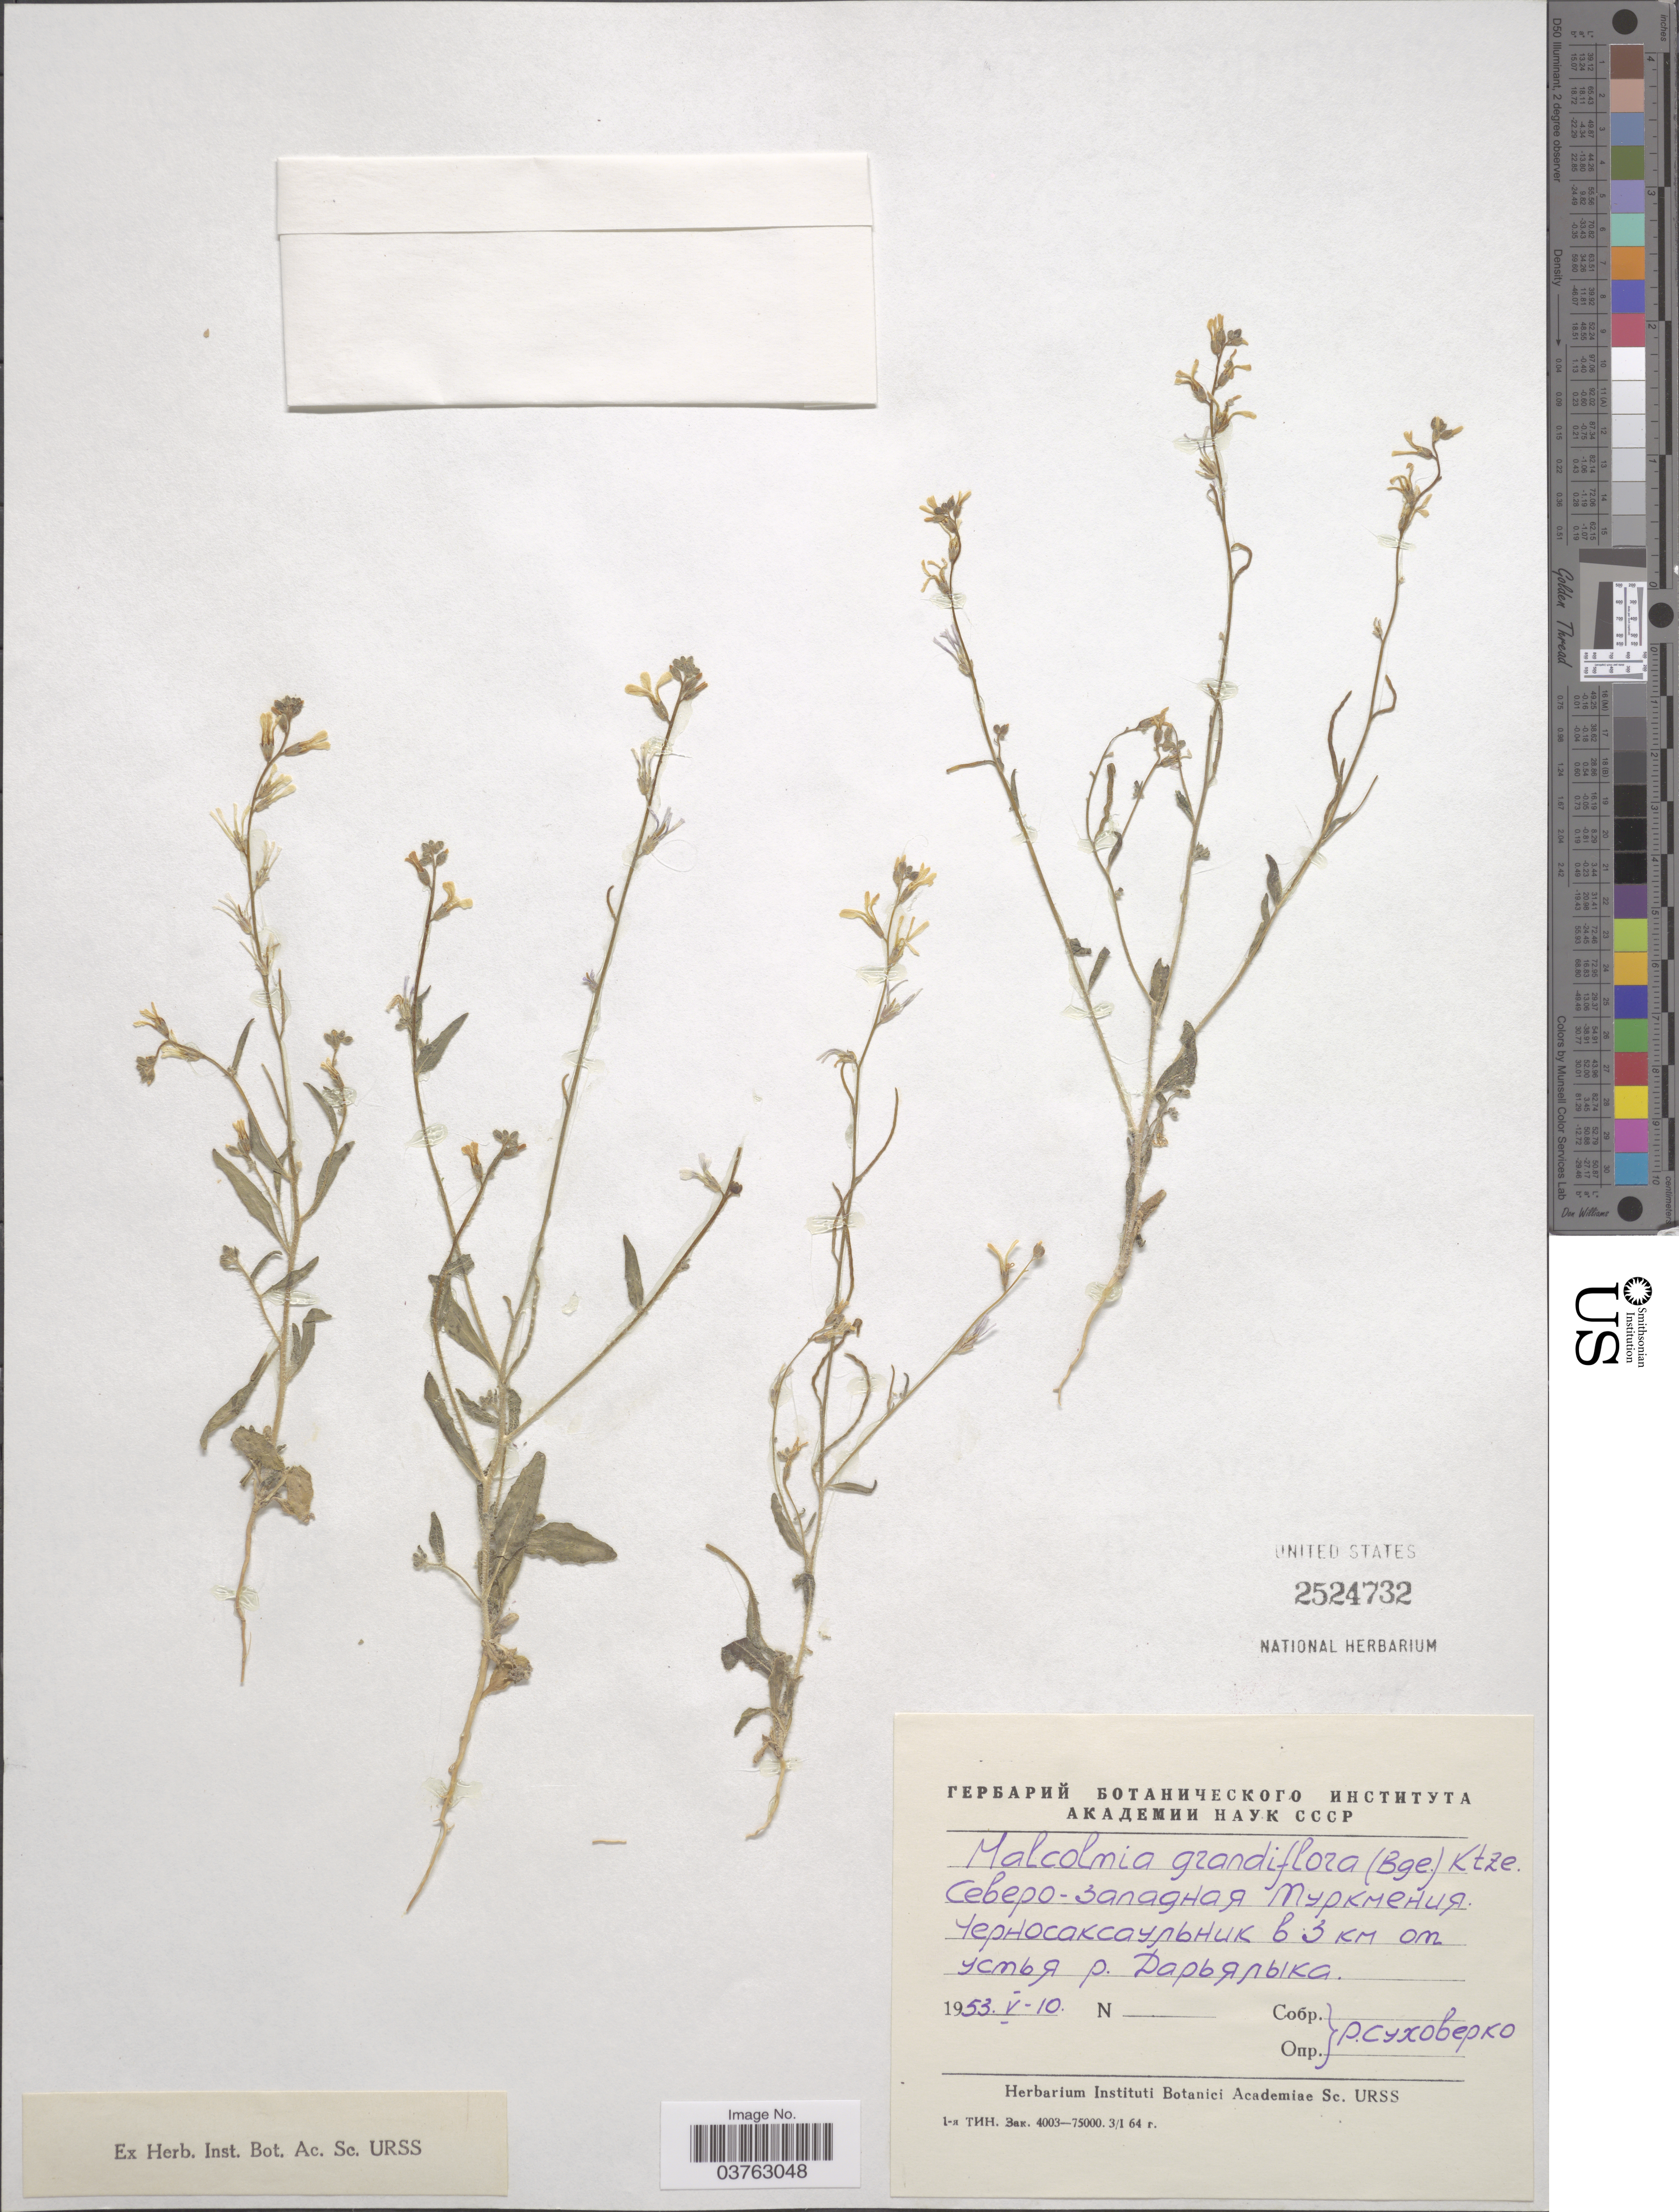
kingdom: Plantae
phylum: Tracheophyta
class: Magnoliopsida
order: Brassicales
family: Brassicaceae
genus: Malcolmia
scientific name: Malcolmia grandiflora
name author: Kuntze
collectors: R. Sukhoverko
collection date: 1953-05-10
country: Turkmenistan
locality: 3 km from estuary of river Daryalyk.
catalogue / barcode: US 2524732